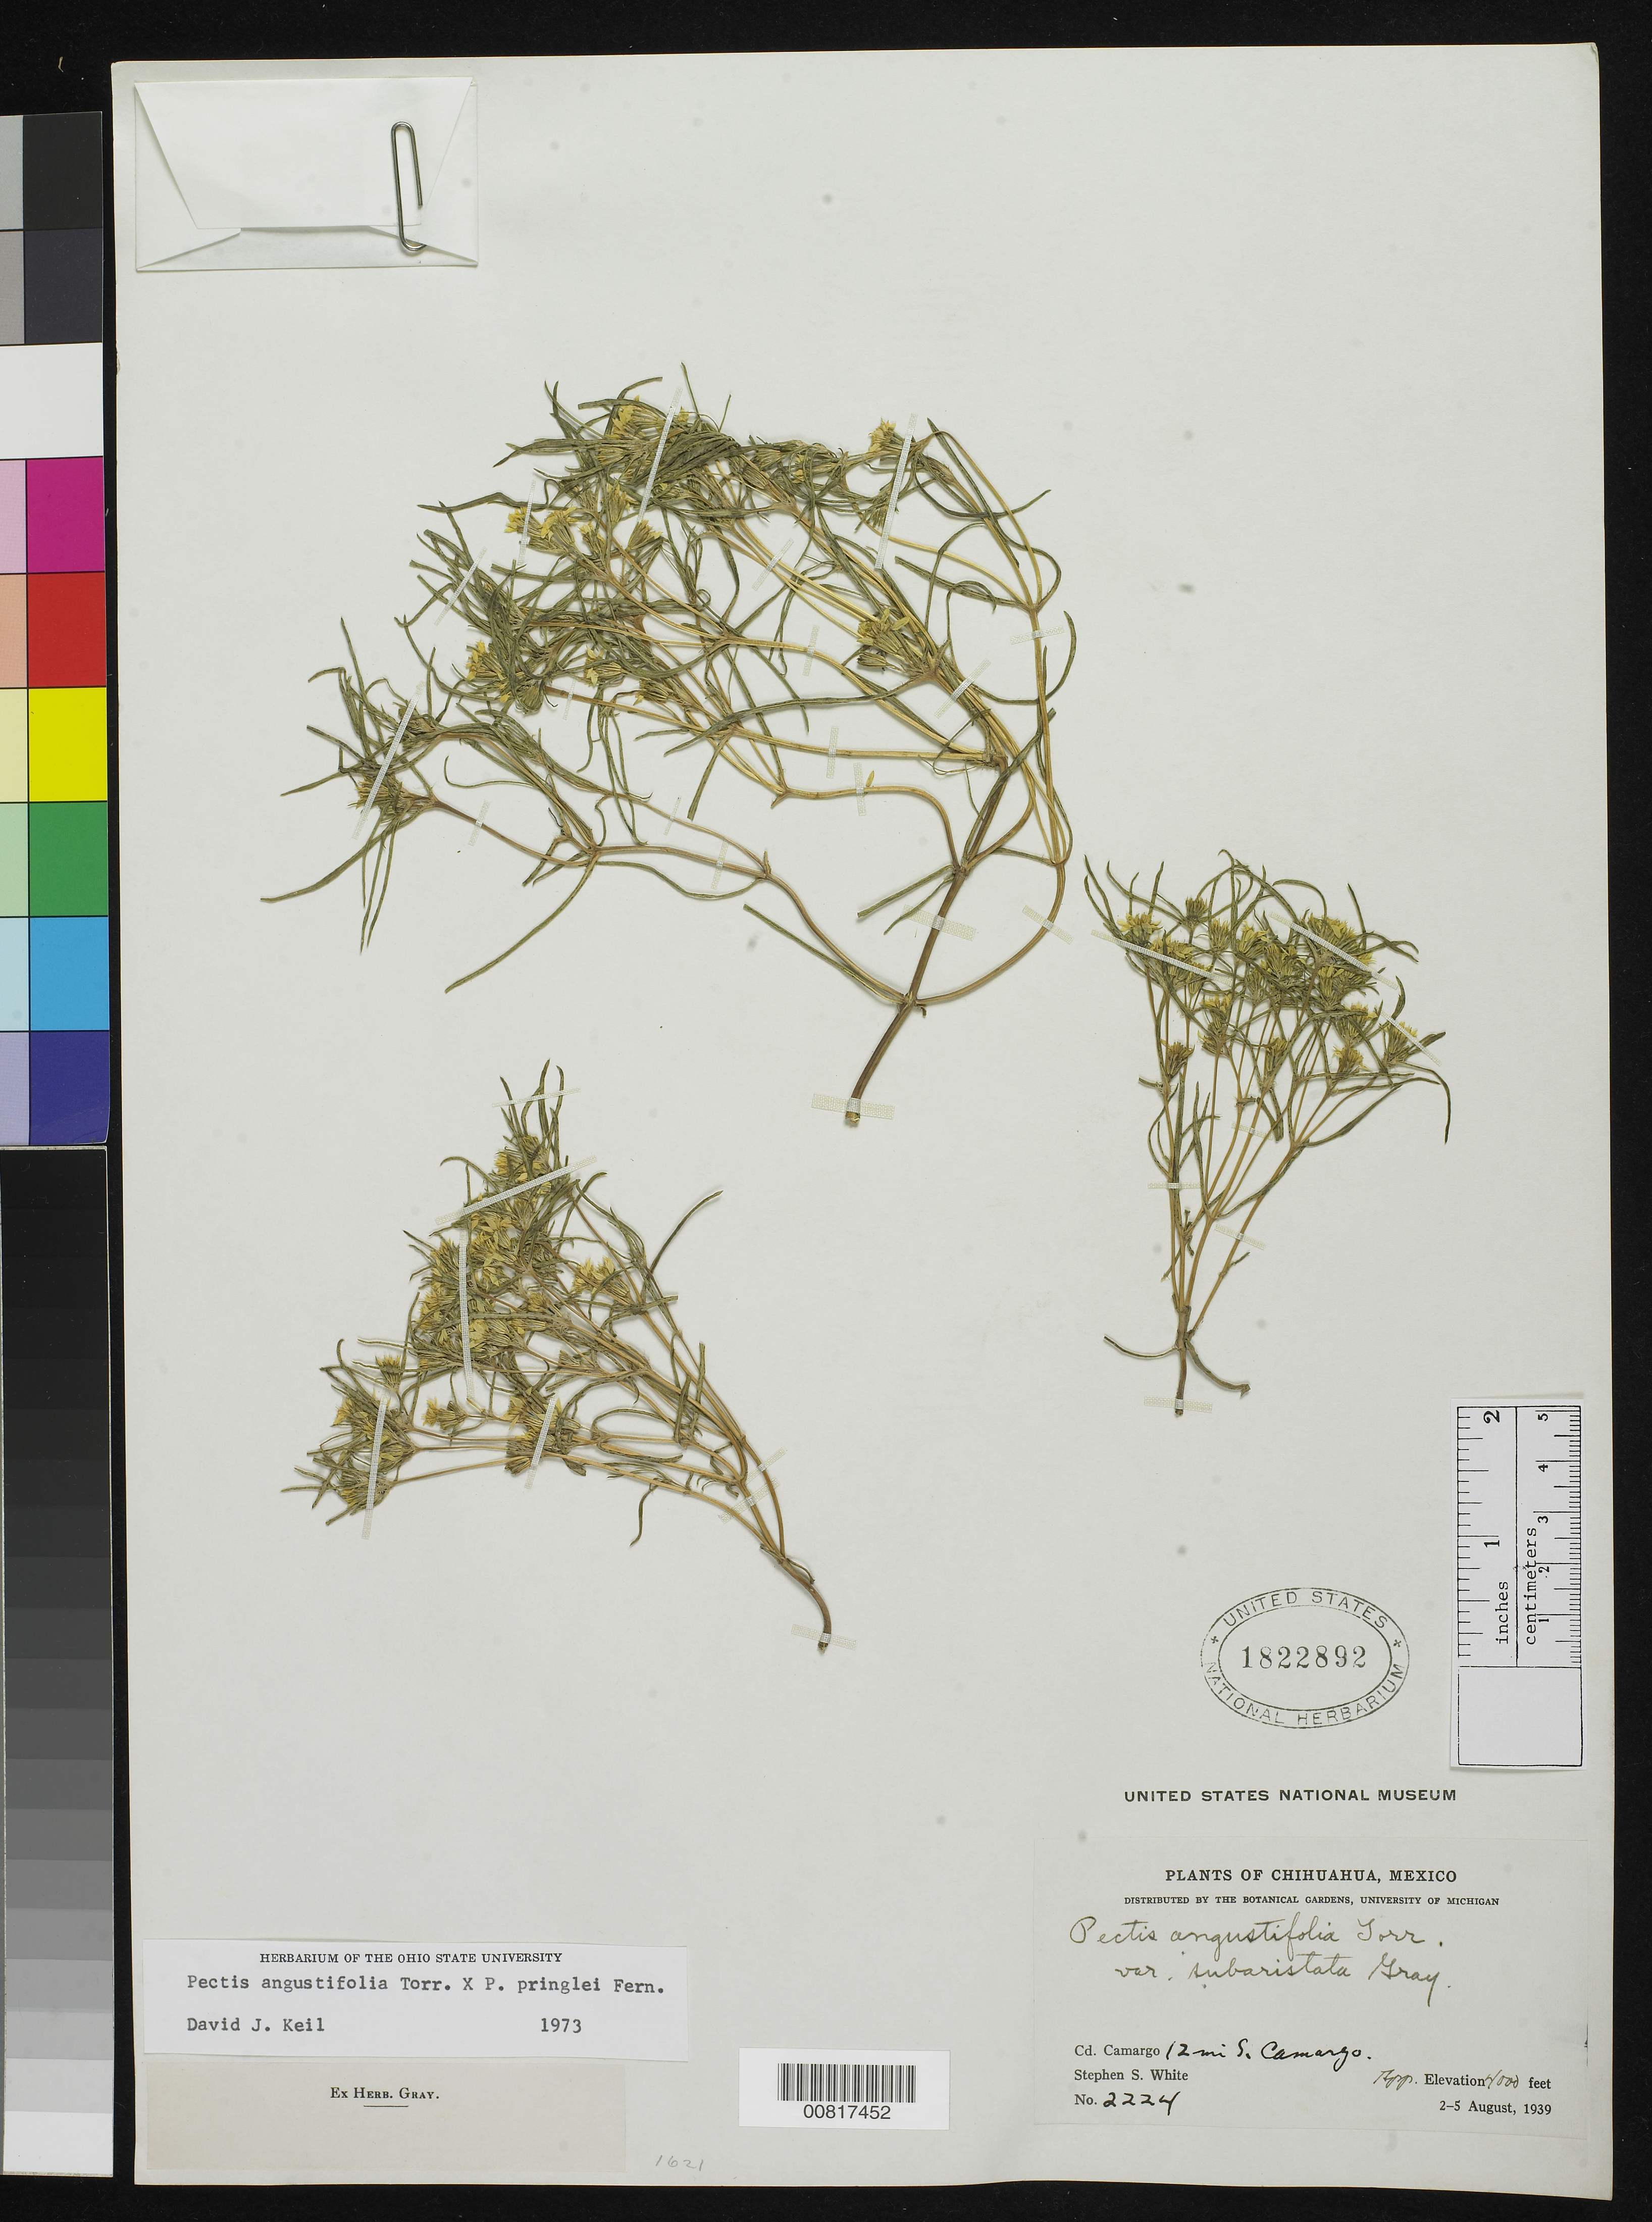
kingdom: Plantae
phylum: Tracheophyta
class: Magnoliopsida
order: Asterales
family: Asteraceae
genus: Pectis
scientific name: Pectis angustifolia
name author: Torr.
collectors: S. S. White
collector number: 2224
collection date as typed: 02 Aug 1939 to 05 Aug 1939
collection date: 1939-08-02/1939-08-05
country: Mexico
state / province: Chihuahua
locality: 12 mi. S Cd. Camargo, Chihuahua.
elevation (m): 1219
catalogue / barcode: US 1822892